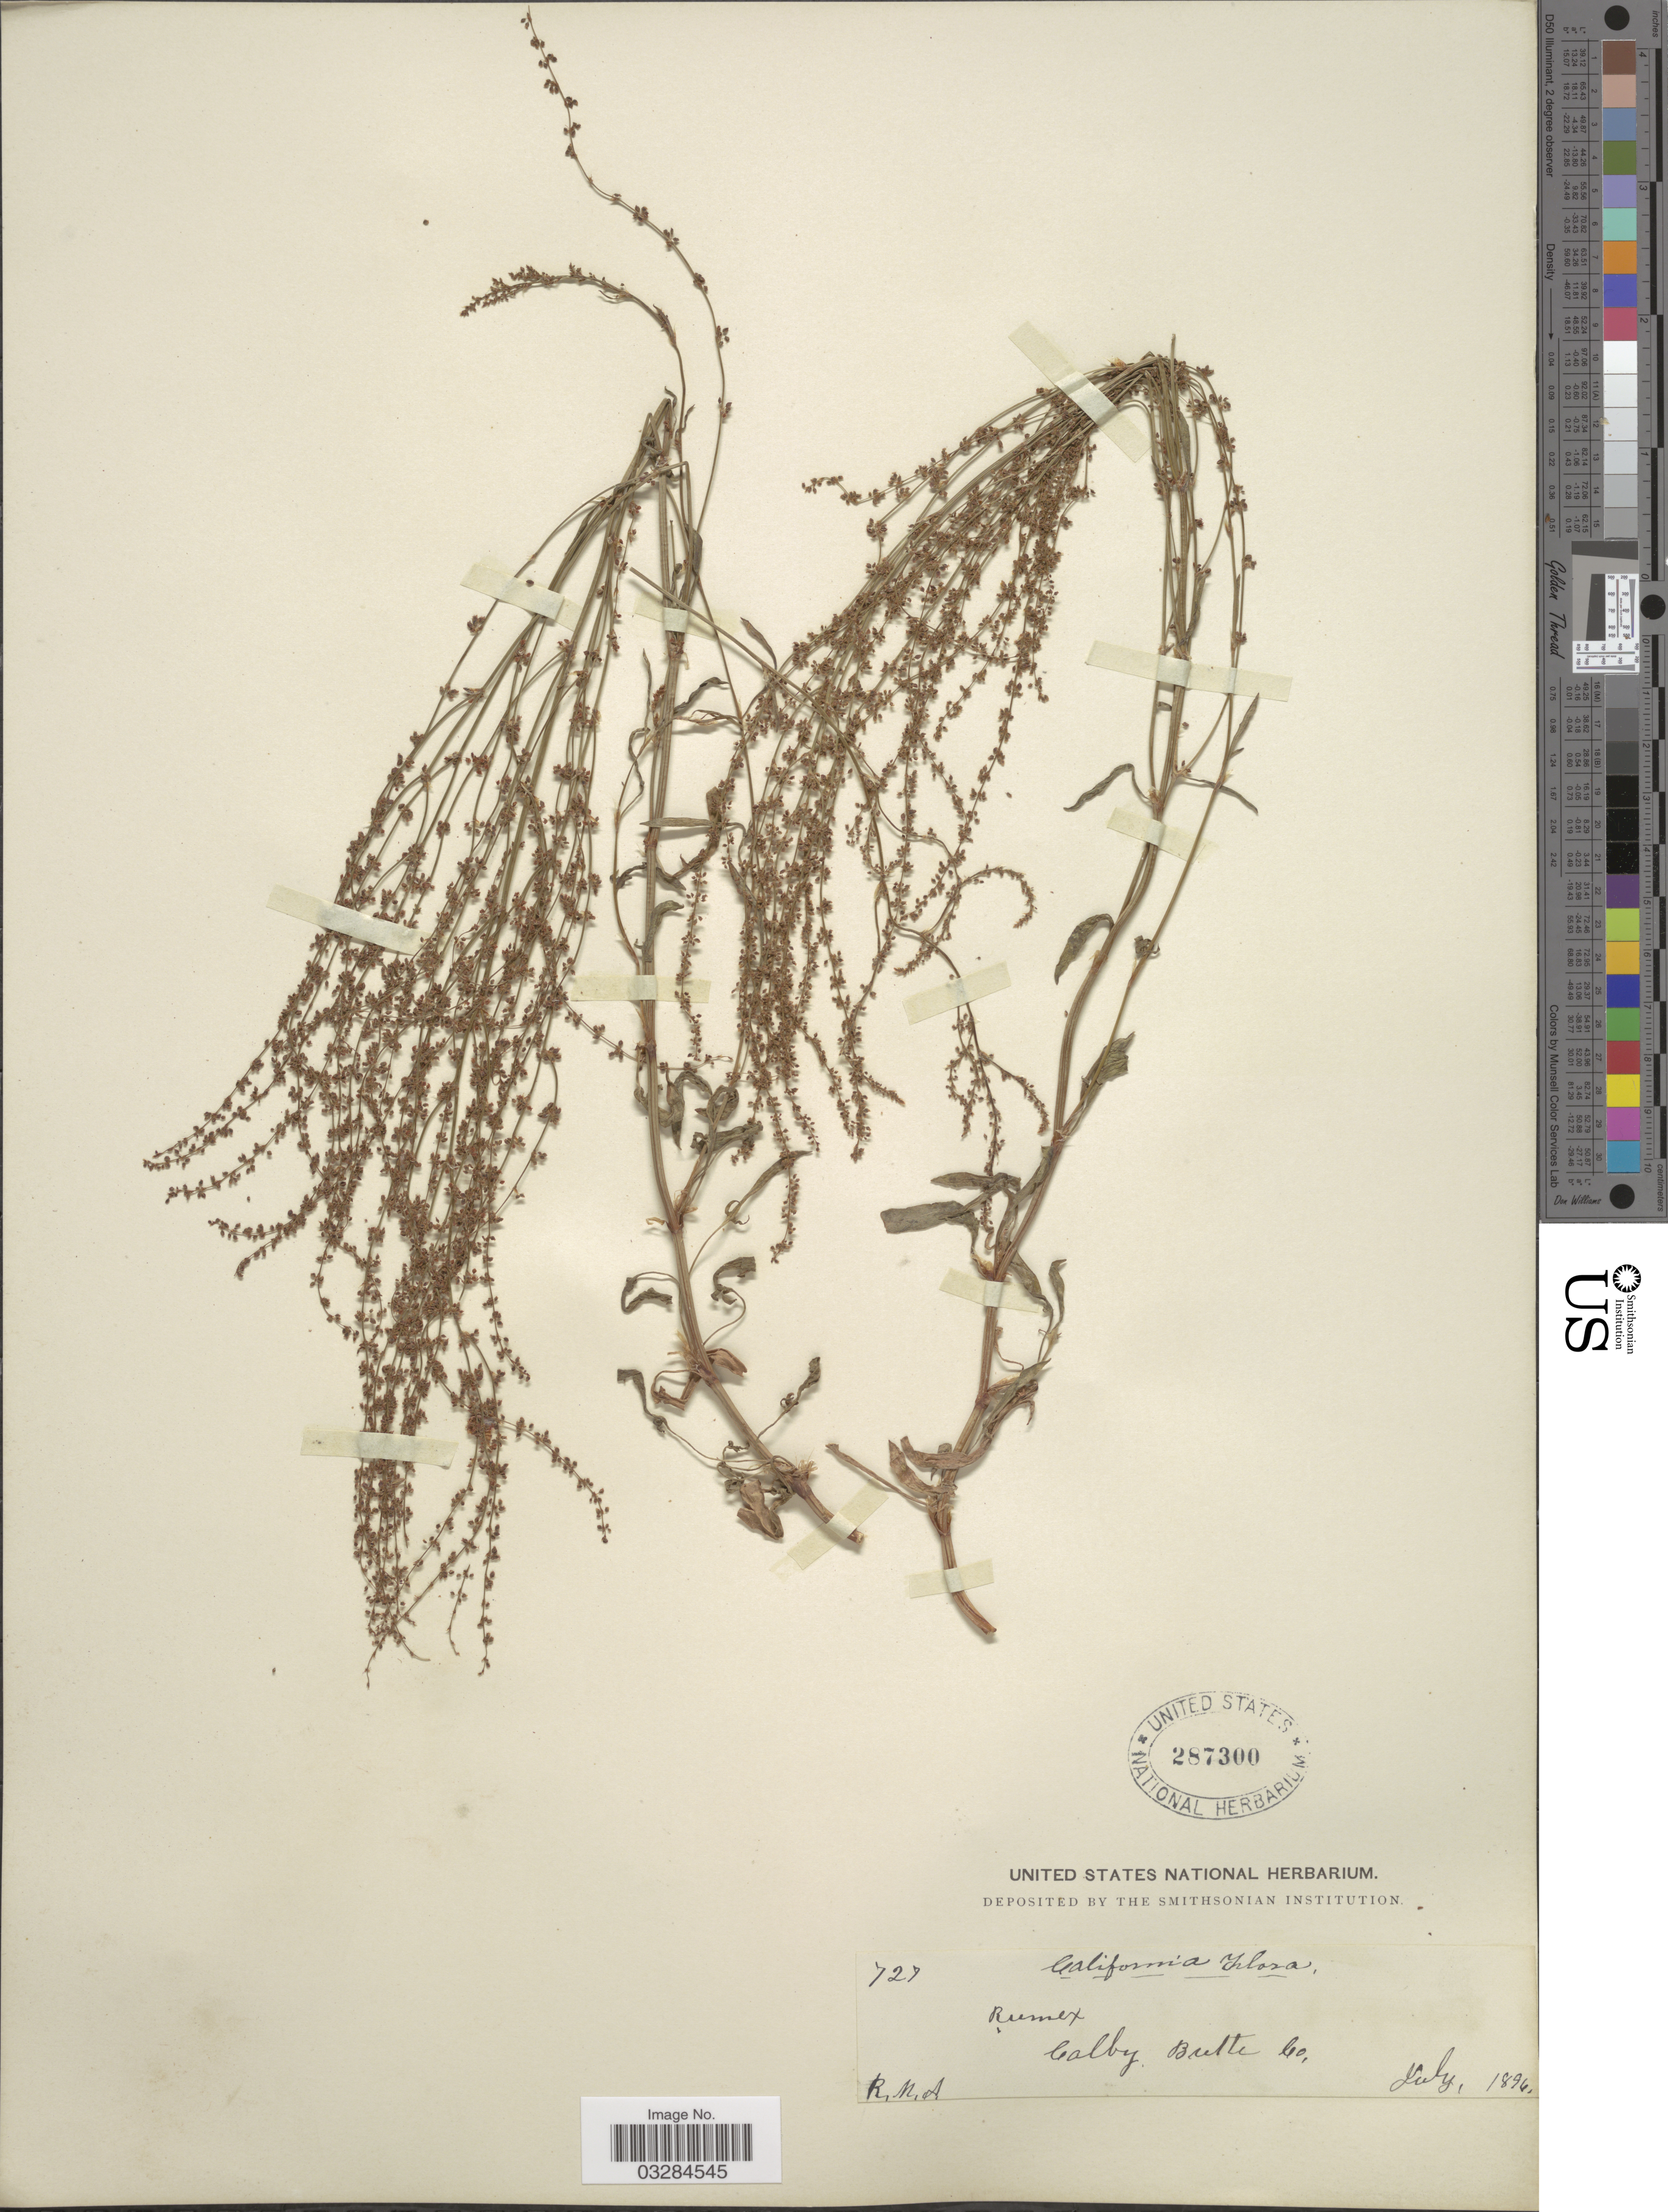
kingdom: Plantae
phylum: Tracheophyta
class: Magnoliopsida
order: Caryophyllales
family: Polygonaceae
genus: Rumex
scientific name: Rumex paucifolius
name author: Nutt.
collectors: R. M. A.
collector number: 727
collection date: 1896-07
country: United States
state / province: California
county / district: Butte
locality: Colby Butte Co.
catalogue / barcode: US 287300